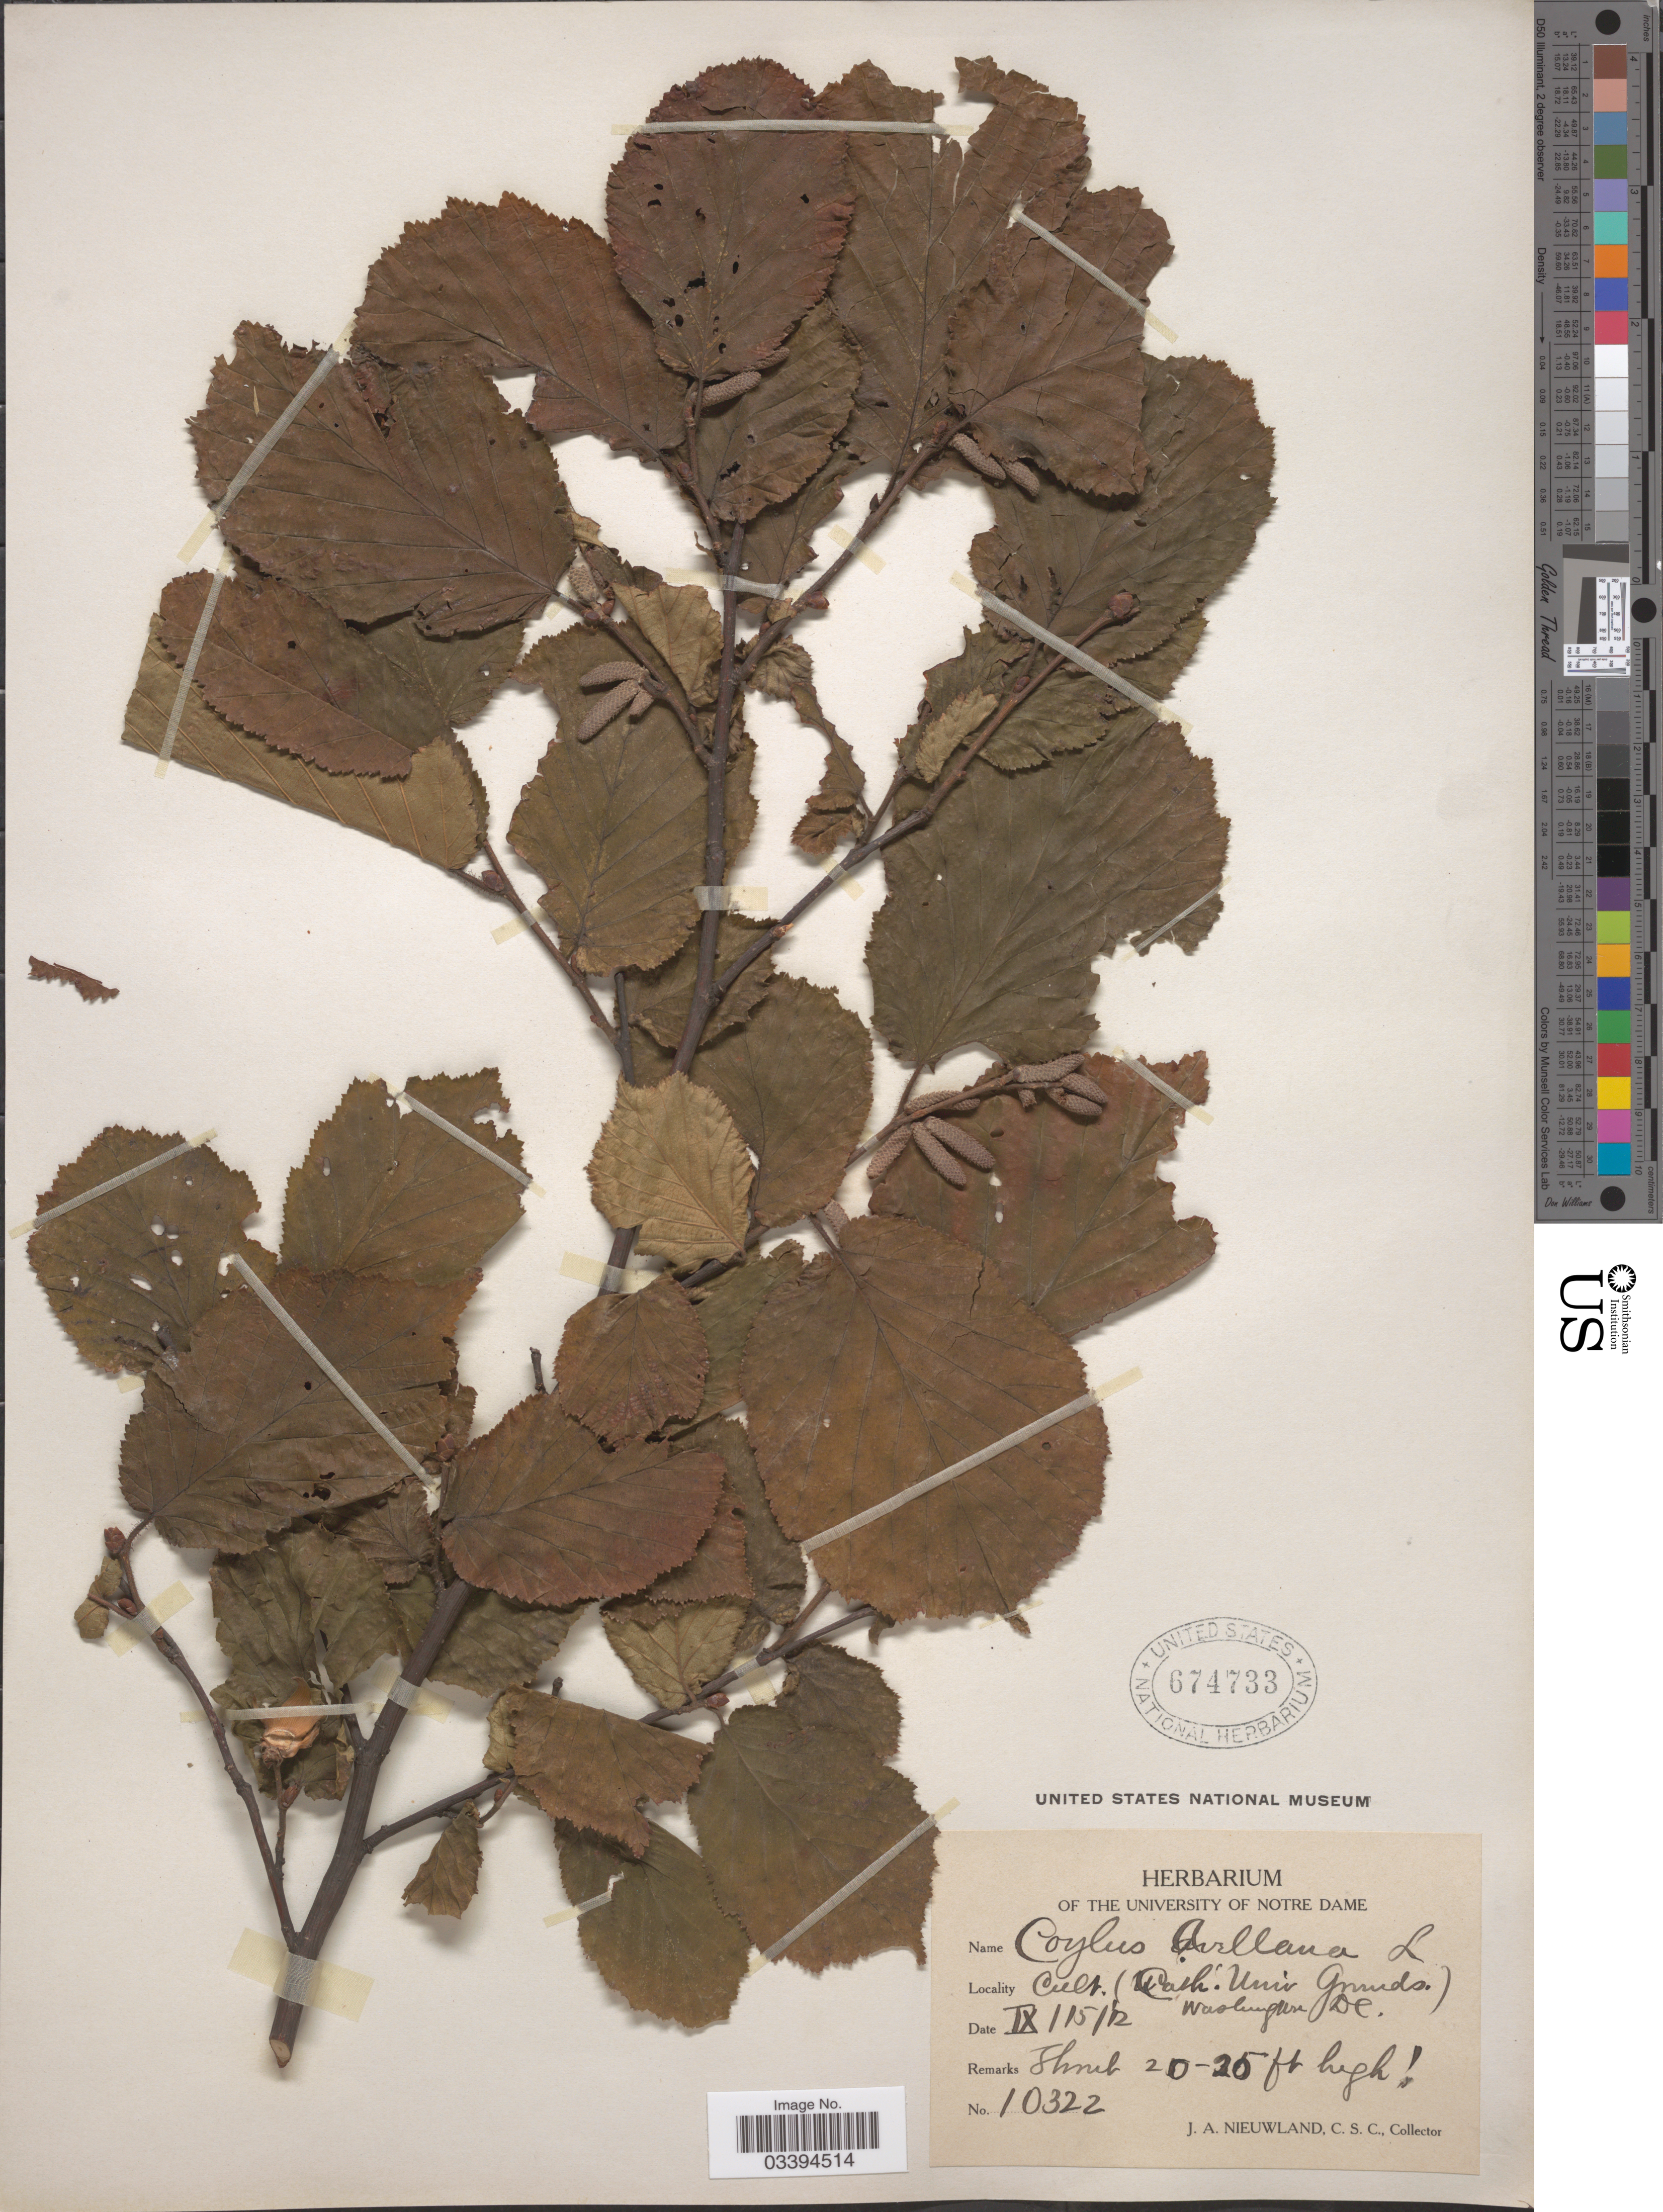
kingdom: Plantae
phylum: Tracheophyta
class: Magnoliopsida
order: Fagales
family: Betulaceae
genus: Corylus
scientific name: Corylus avellana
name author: L.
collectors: J. A. Nieuwland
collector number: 10322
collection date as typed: Transcribed d/m/y: 15/9/12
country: United States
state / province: District of Columbia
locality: (Wash. Univ. Grounds) Washington DC.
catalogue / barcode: US 674733